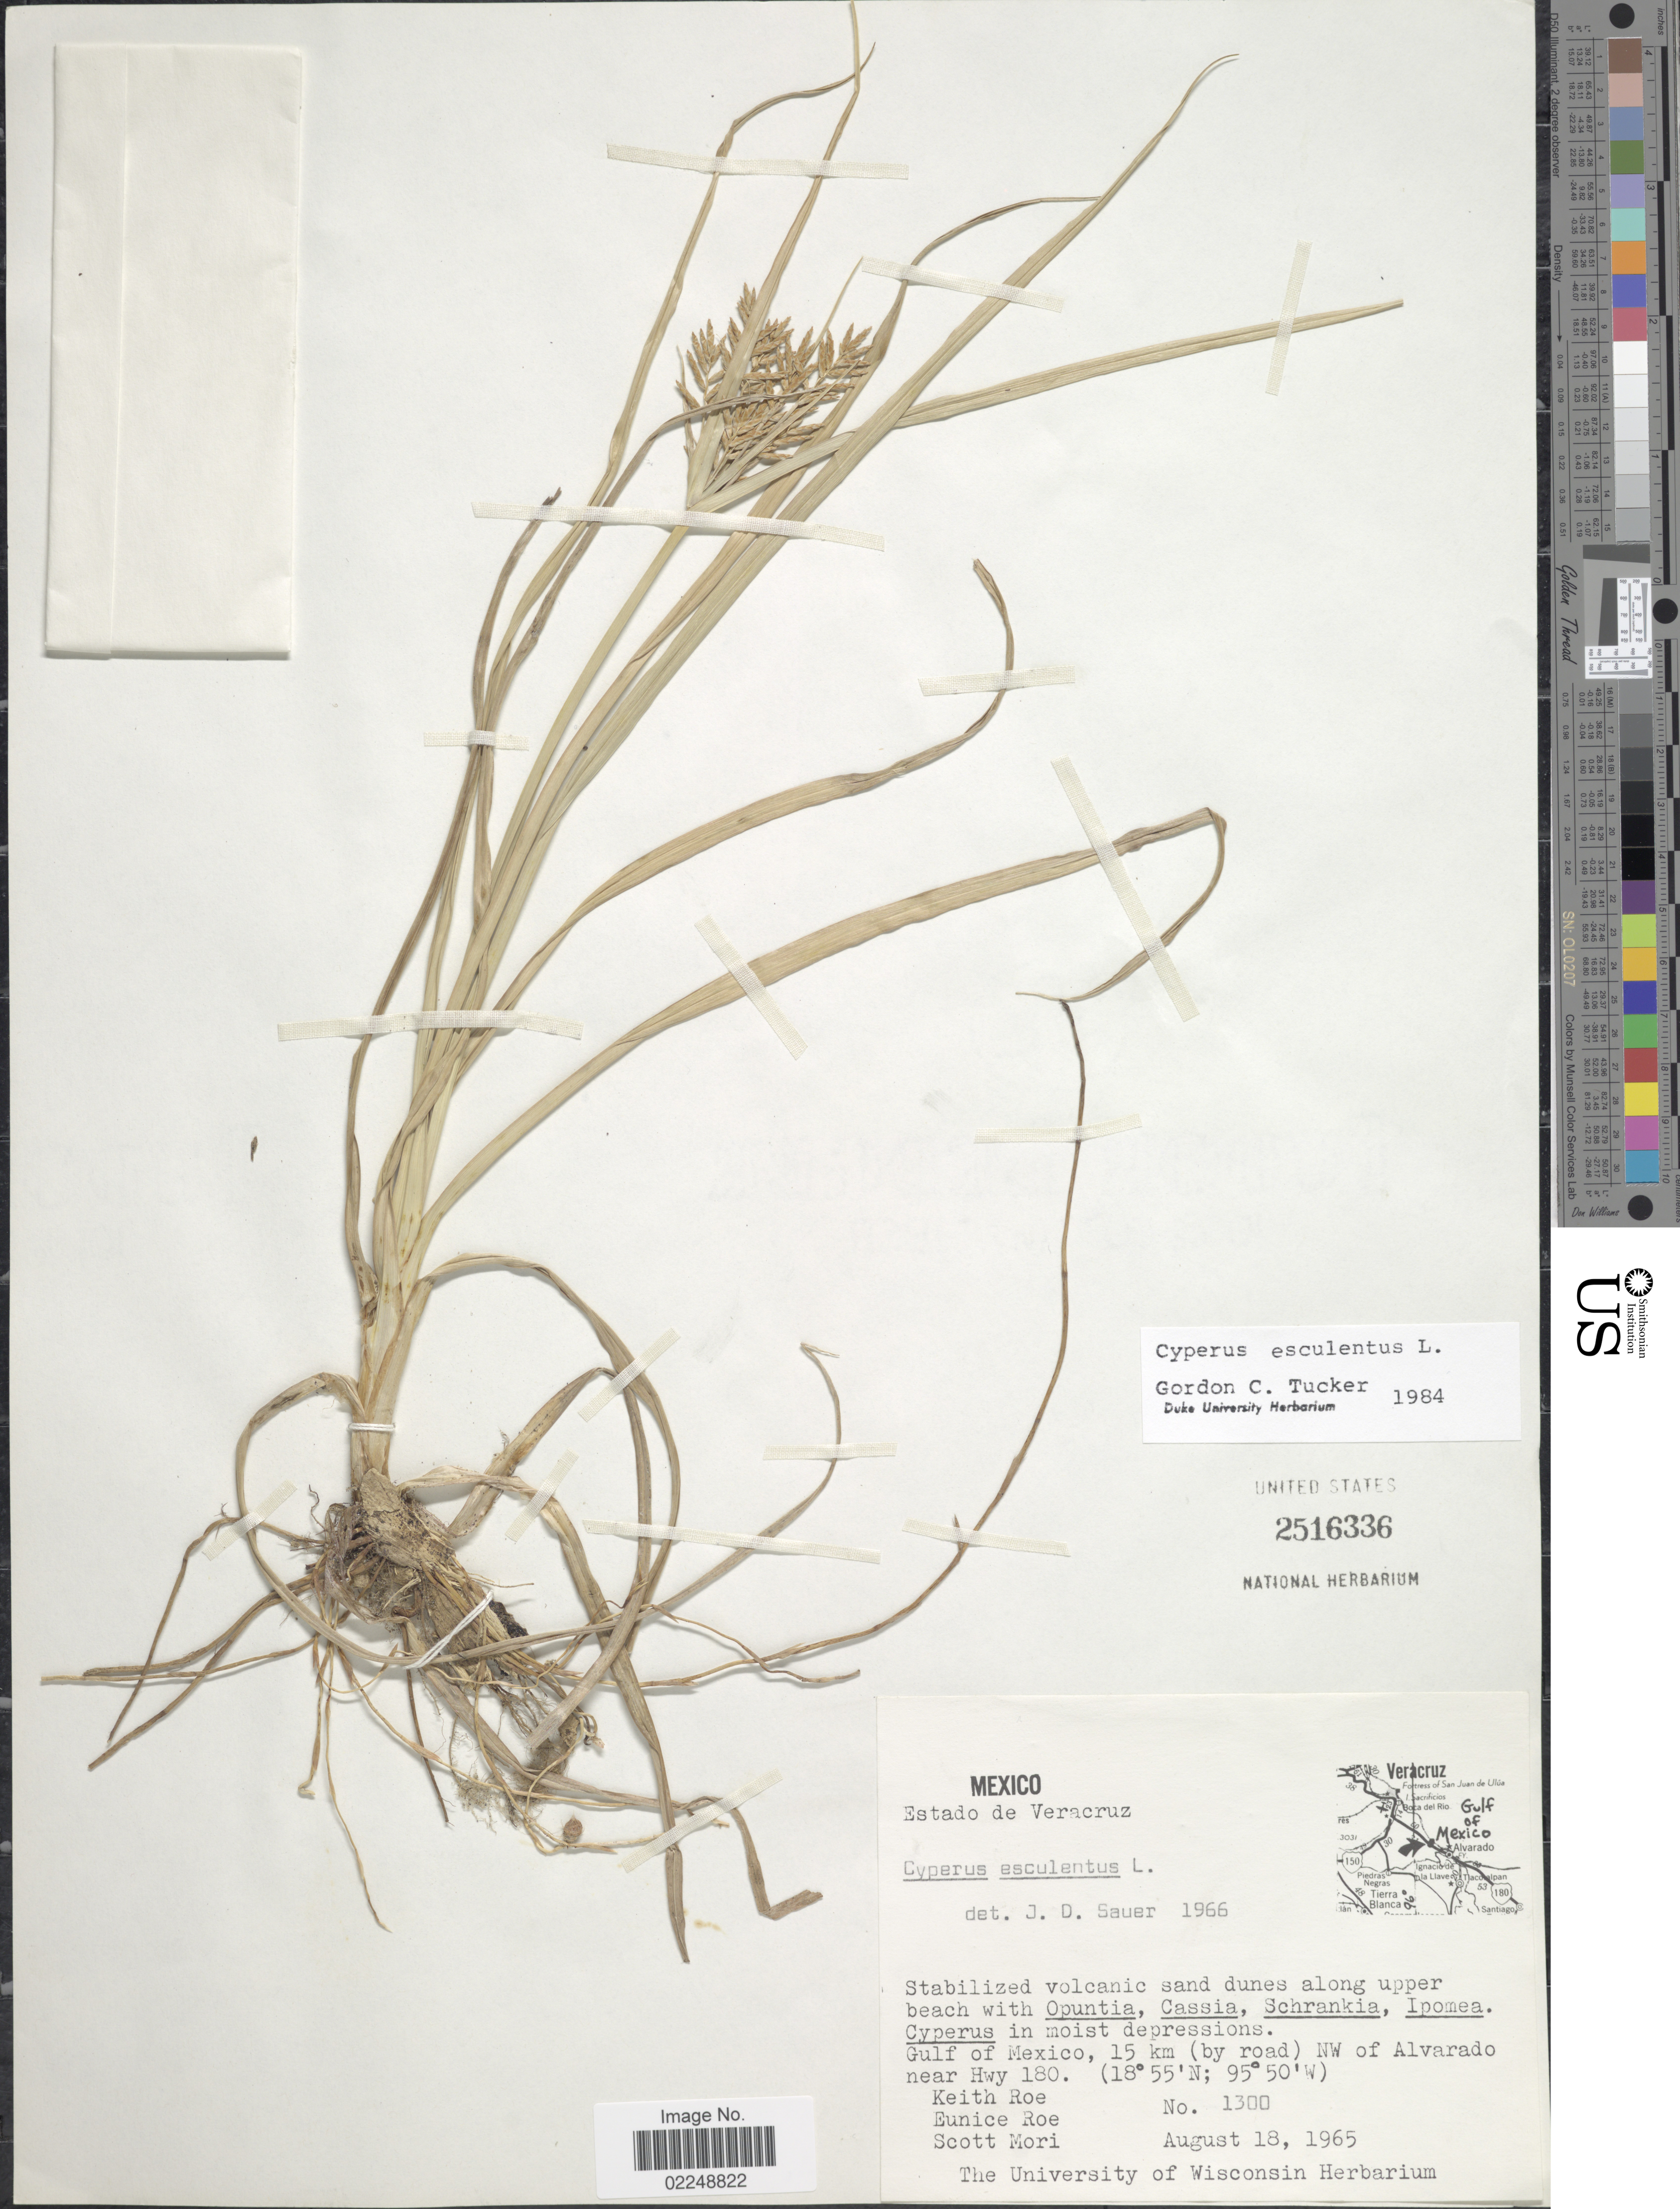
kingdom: Plantae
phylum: Tracheophyta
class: Liliopsida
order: Poales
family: Cyperaceae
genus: Cyperus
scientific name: Cyperus esculentus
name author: L.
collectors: K. E. Roe, E. Roe & S. Mori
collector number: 1300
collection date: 1965-08-18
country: Mexico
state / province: Veracruz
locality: Gulf of Mexico, 15 km. (by road) NW of Alvarado near Hwy 180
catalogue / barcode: US 2516336